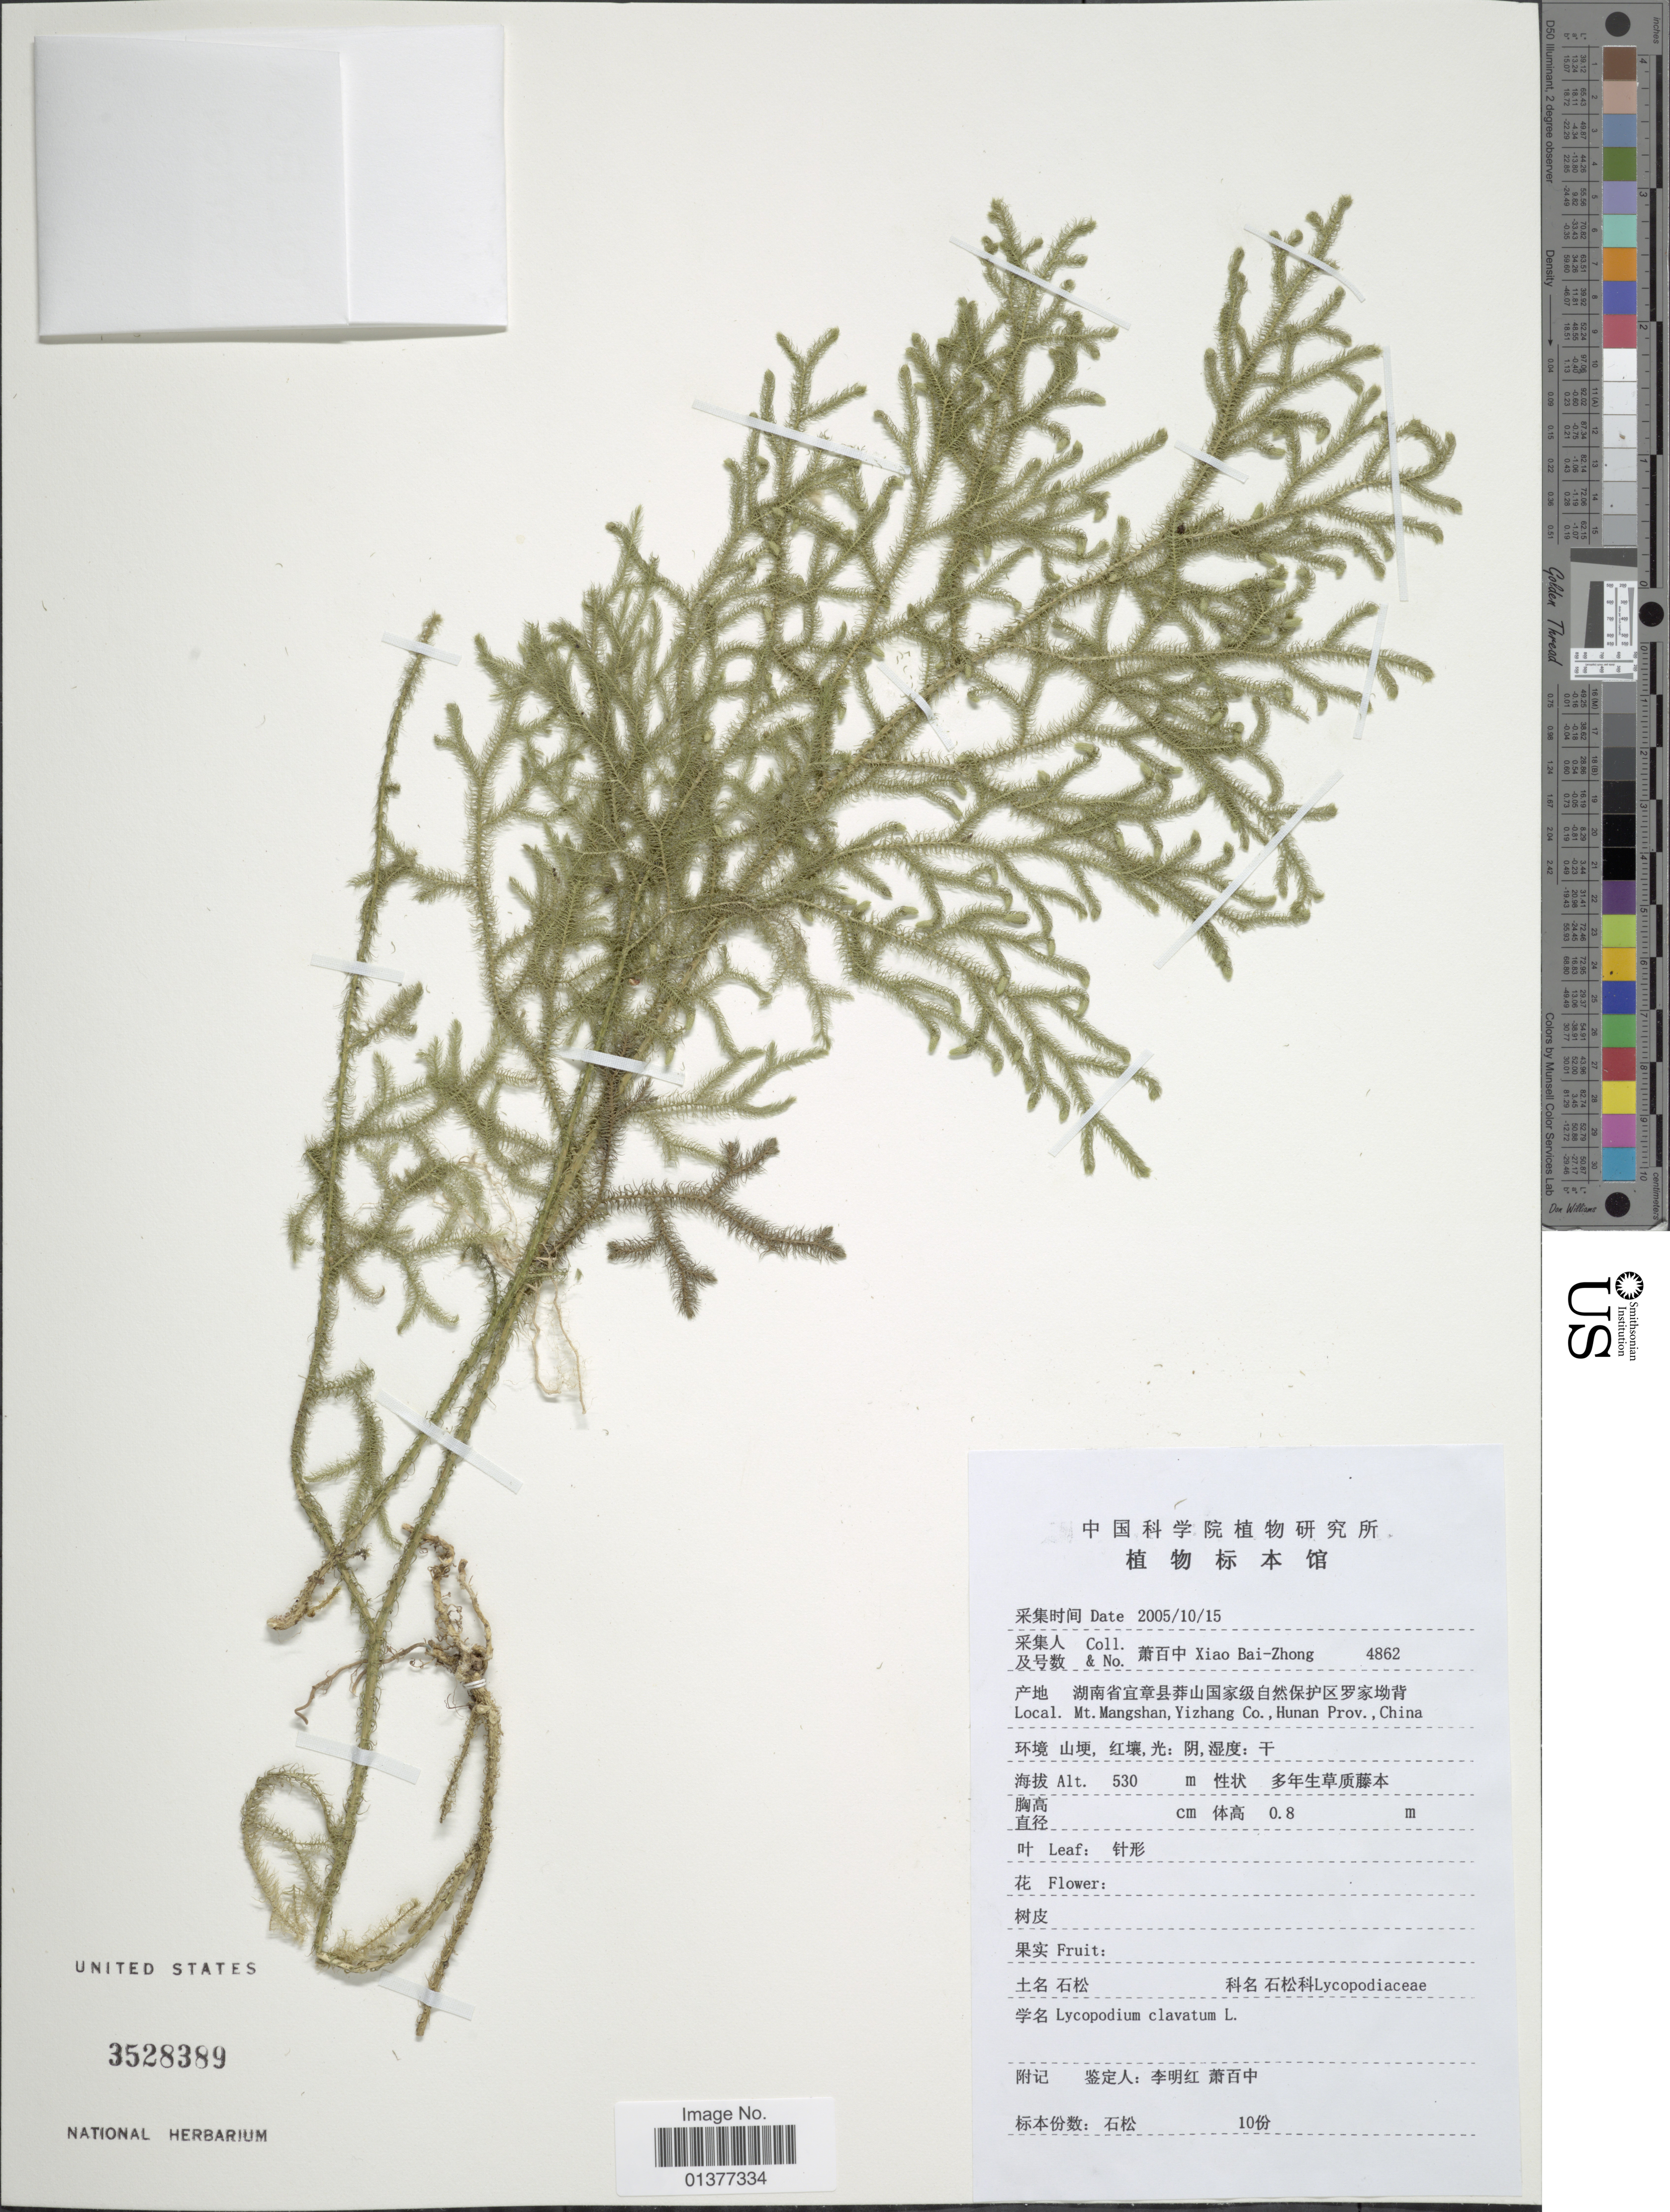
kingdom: Plantae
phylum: Tracheophyta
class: Lycopodiopsida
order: Lycopodiales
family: Lycopodiaceae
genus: Lycopodium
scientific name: Lycopodium clavatum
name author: L.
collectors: B. Z. Xiao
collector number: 4862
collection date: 2005-10-15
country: China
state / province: Hunan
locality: Mt. Mangshan, Yizhang Co.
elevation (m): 530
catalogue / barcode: US 3528389